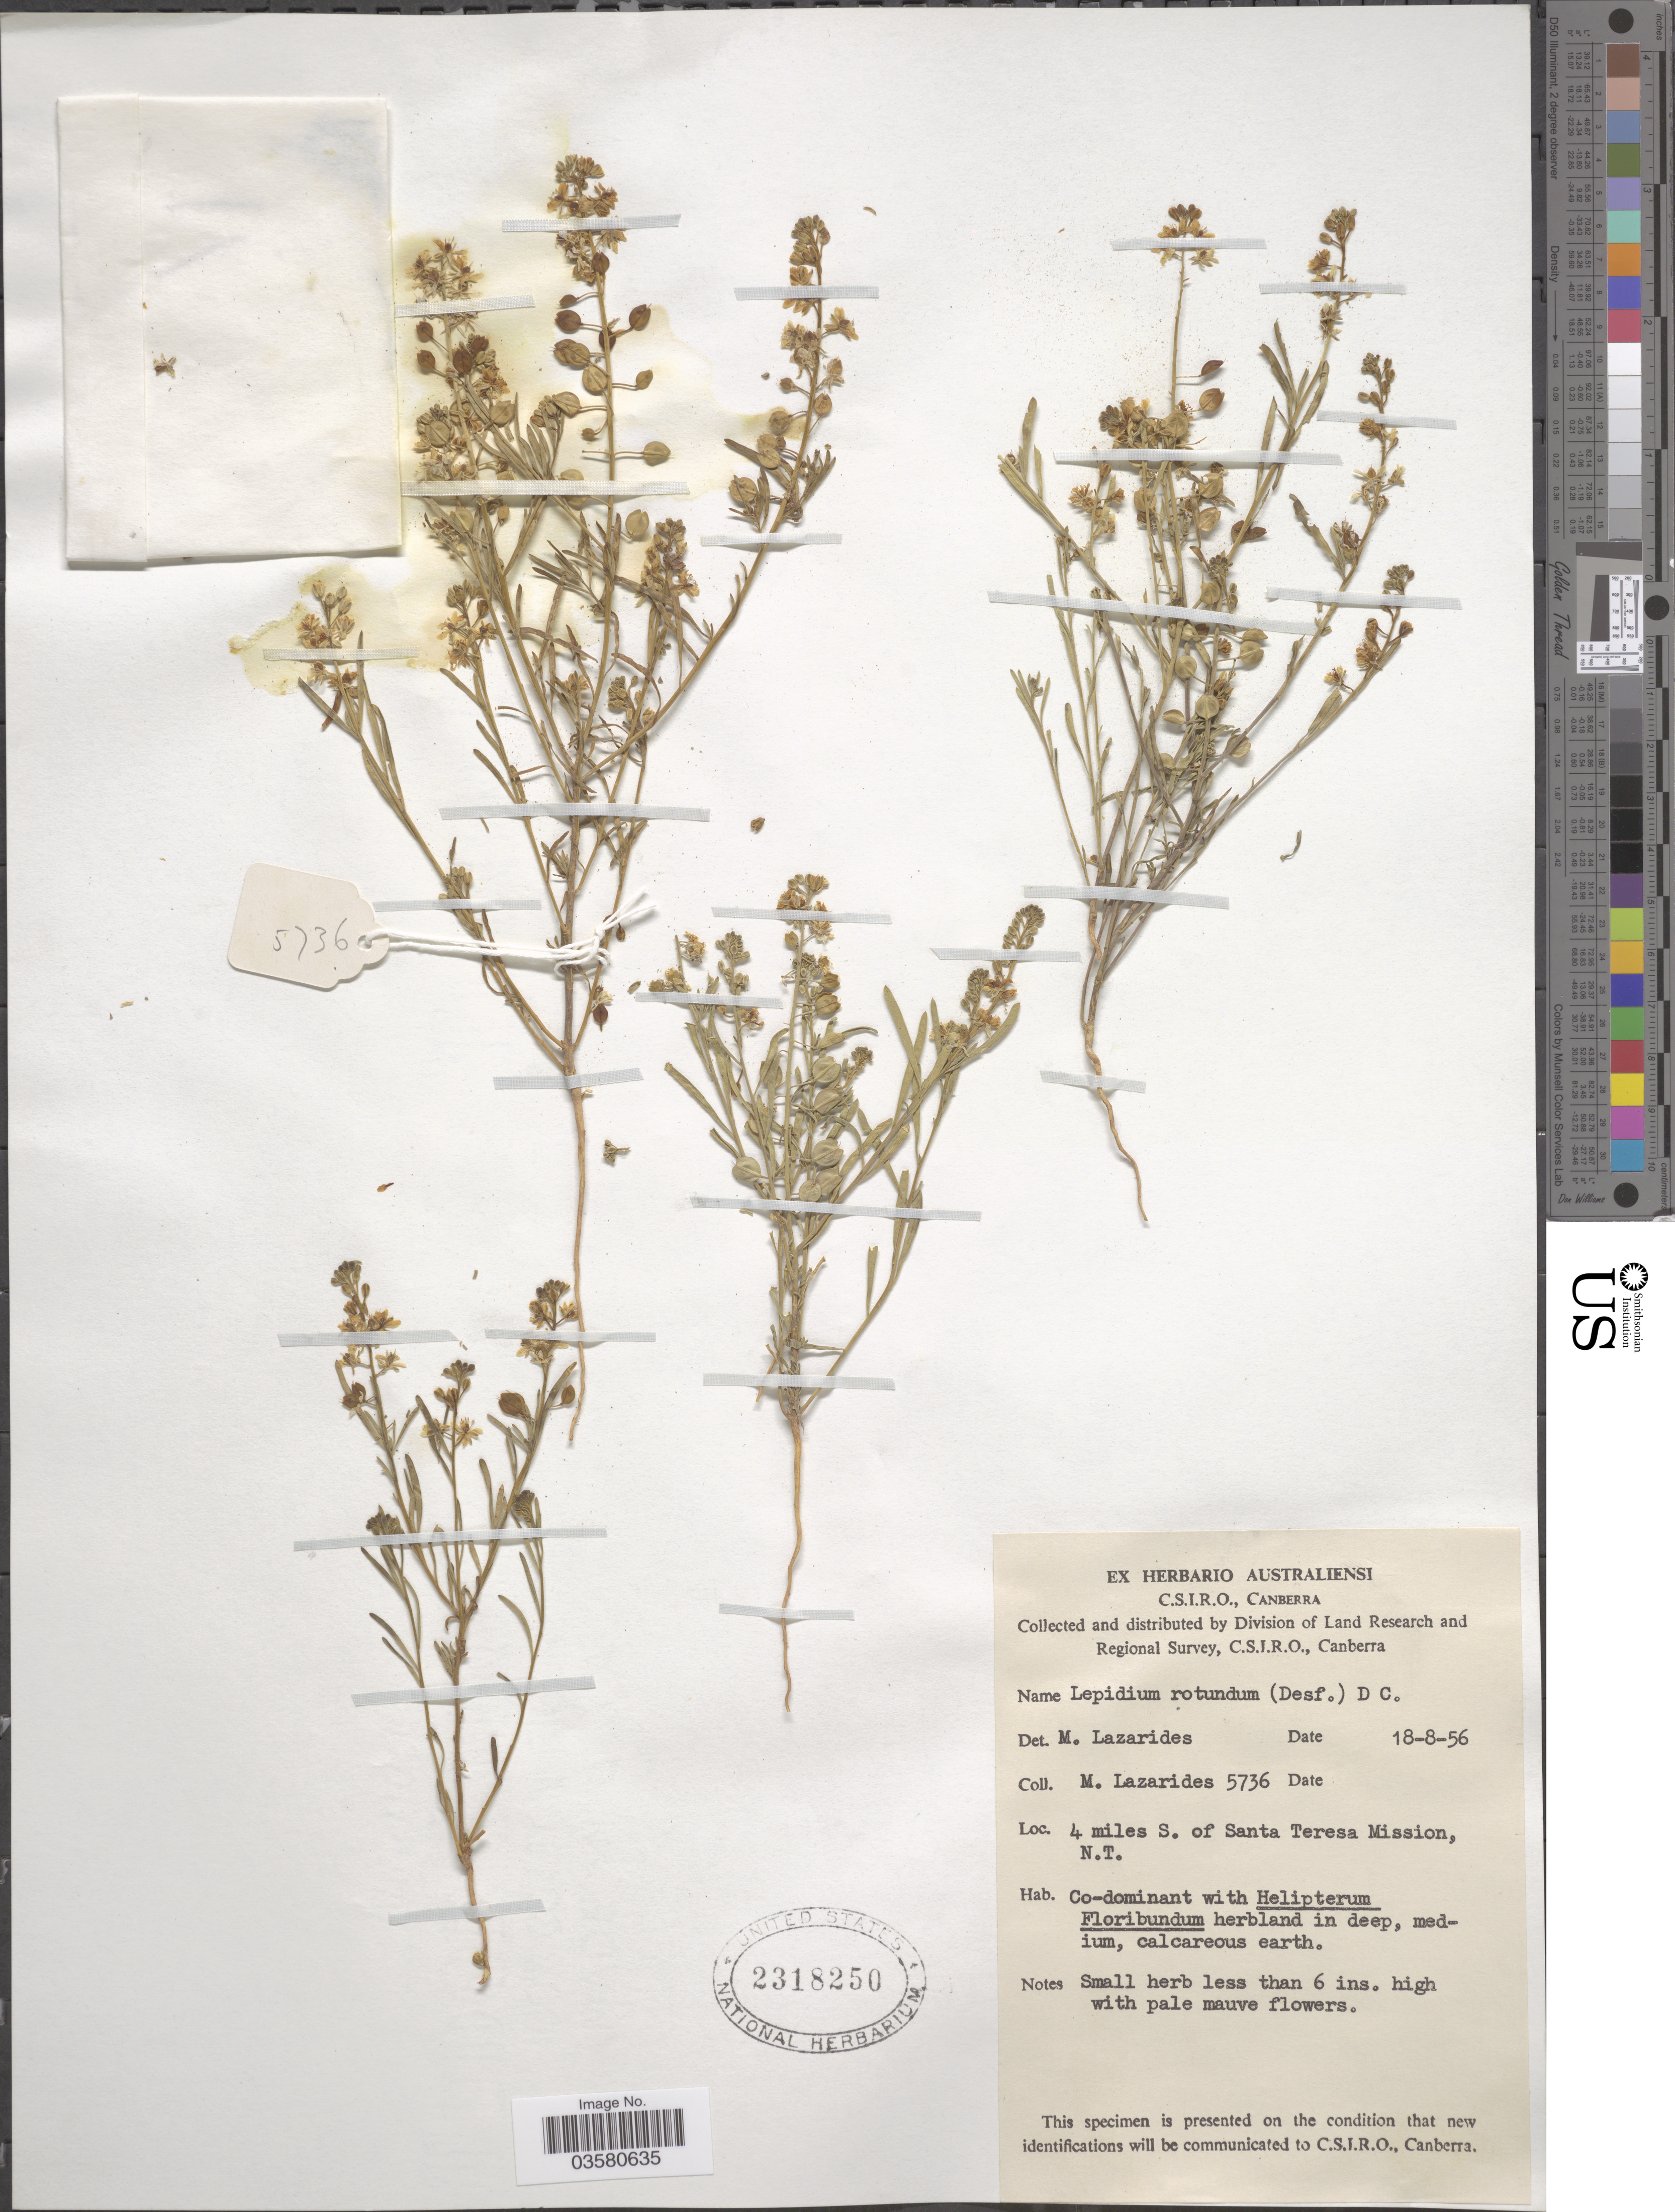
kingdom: Plantae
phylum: Tracheophyta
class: Magnoliopsida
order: Brassicales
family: Brassicaceae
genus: Lepidium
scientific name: Lepidium phlebopetatum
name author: (F. Muell.) F. Muell.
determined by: Al-Shehbaz, I. A., (MO), Missouri Botanical Garden (UNITED STATES)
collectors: M. Lazarides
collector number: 5736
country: Australia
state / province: Northern Territory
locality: C.S.I.R.O., Canberra. 4 miles S. of Santa Teresa Mission.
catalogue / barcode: US 2318250